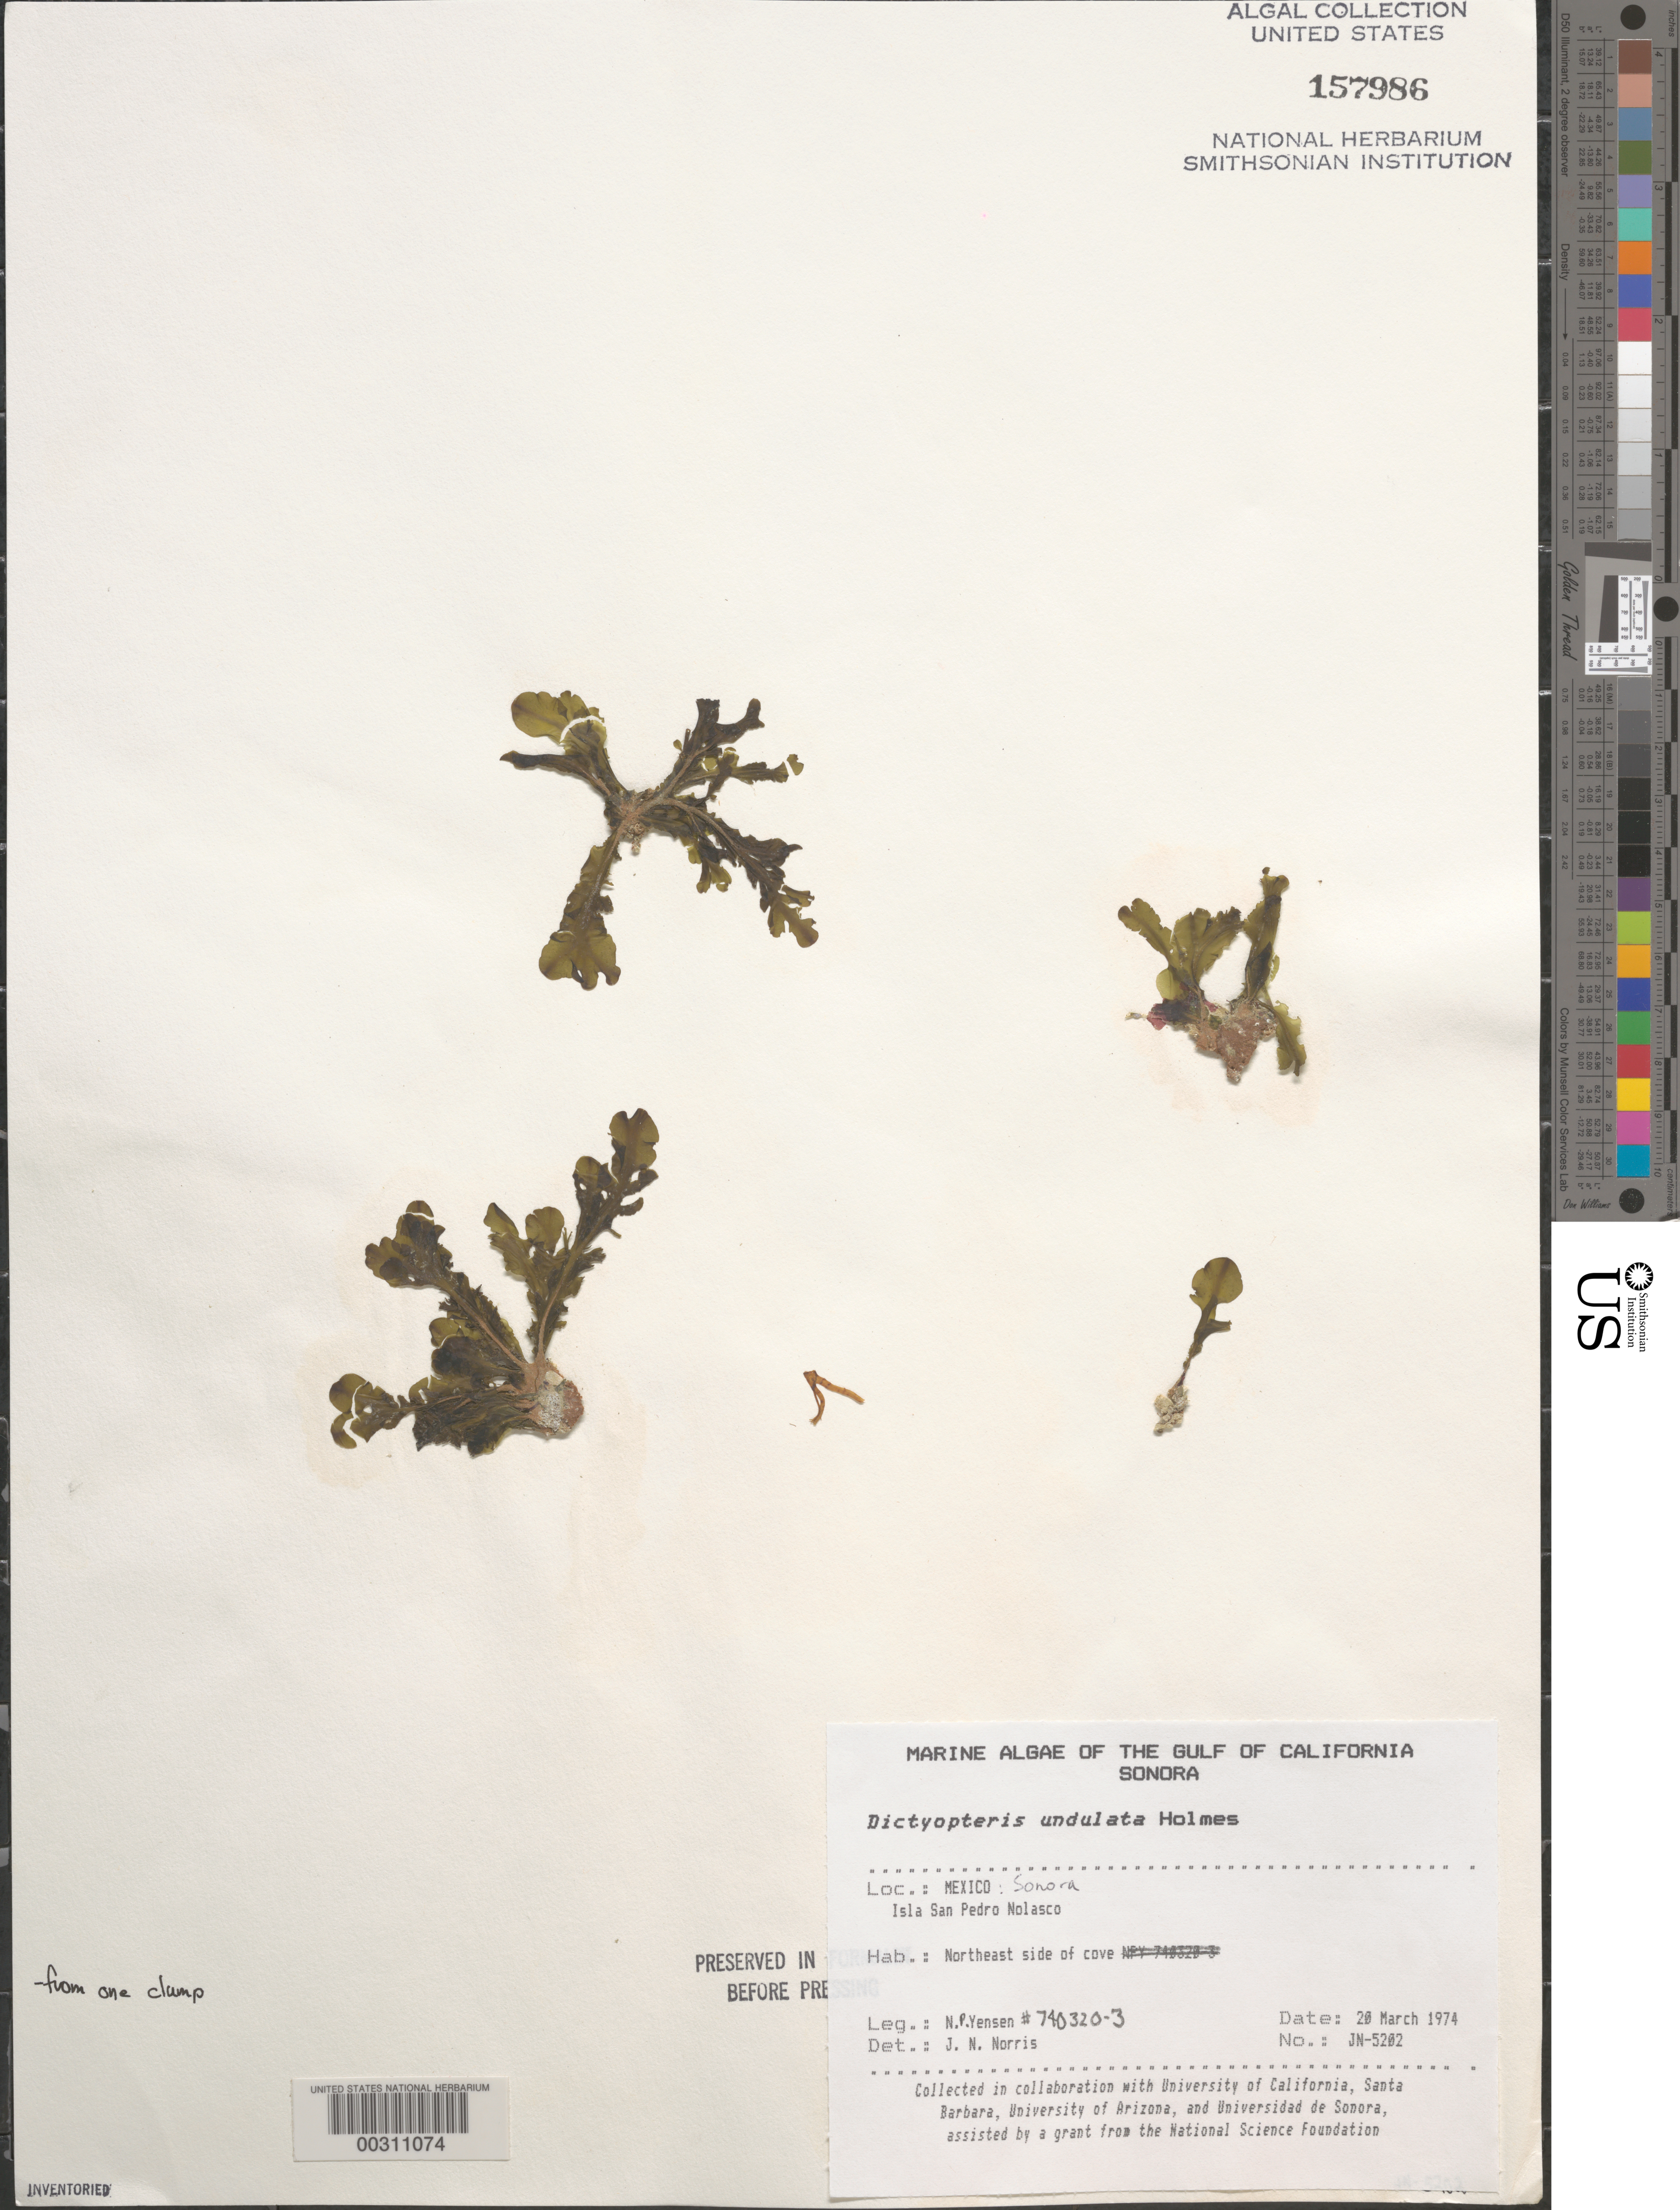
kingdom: Chromista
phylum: Ochrophyta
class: Phaeophyceae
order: Dictyotales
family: Dictyotaceae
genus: Dictyopteris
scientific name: Dictyopteris undulata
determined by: Norris, James N.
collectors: N. Yensen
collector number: Jn-5202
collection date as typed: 20 Mar 1974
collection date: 1974-03-20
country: Mexico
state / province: Sonora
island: Isla San Pedro Nolasco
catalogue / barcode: US 157986